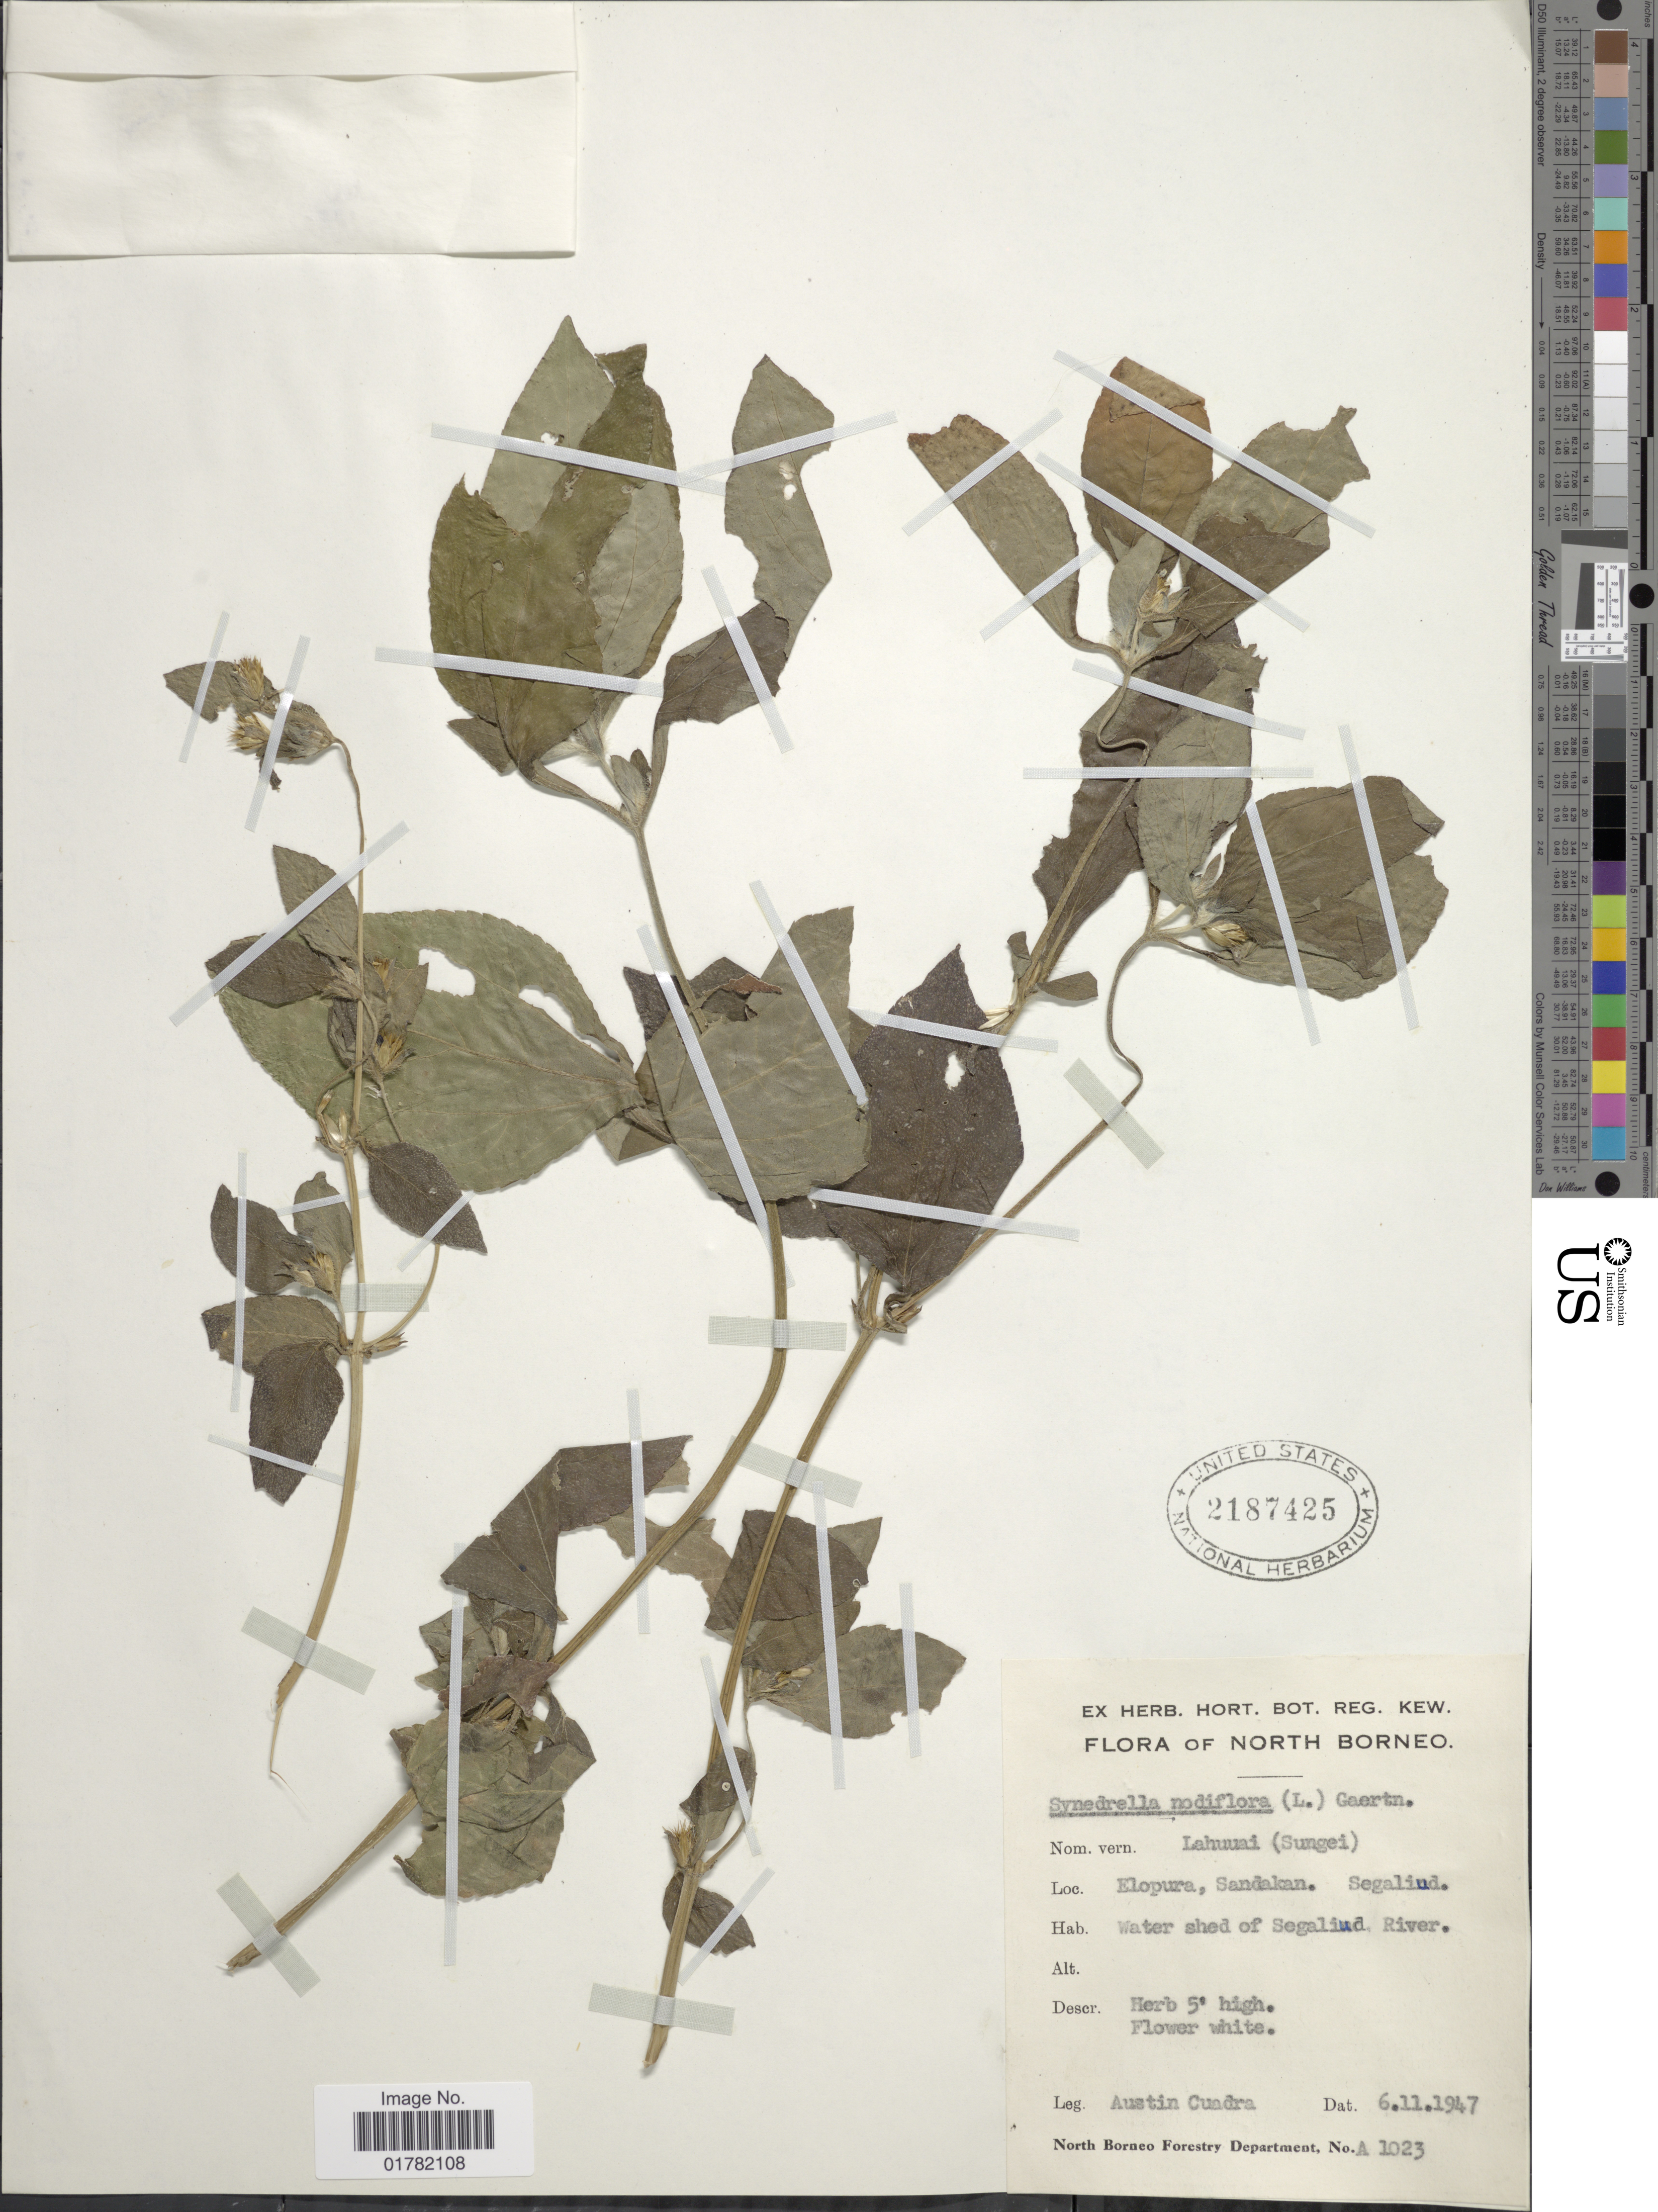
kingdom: Plantae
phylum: Tracheophyta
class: Magnoliopsida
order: Asterales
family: Asteraceae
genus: Synedrella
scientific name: Synedrella nodiflora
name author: (L.) Gaertn.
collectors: A. Cuadra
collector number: A 1023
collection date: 1947-11-06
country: Malaysia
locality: North Borneo, Elopura, Sandalen, Segaliud, Water shed of Segaliud River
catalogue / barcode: US 2187425